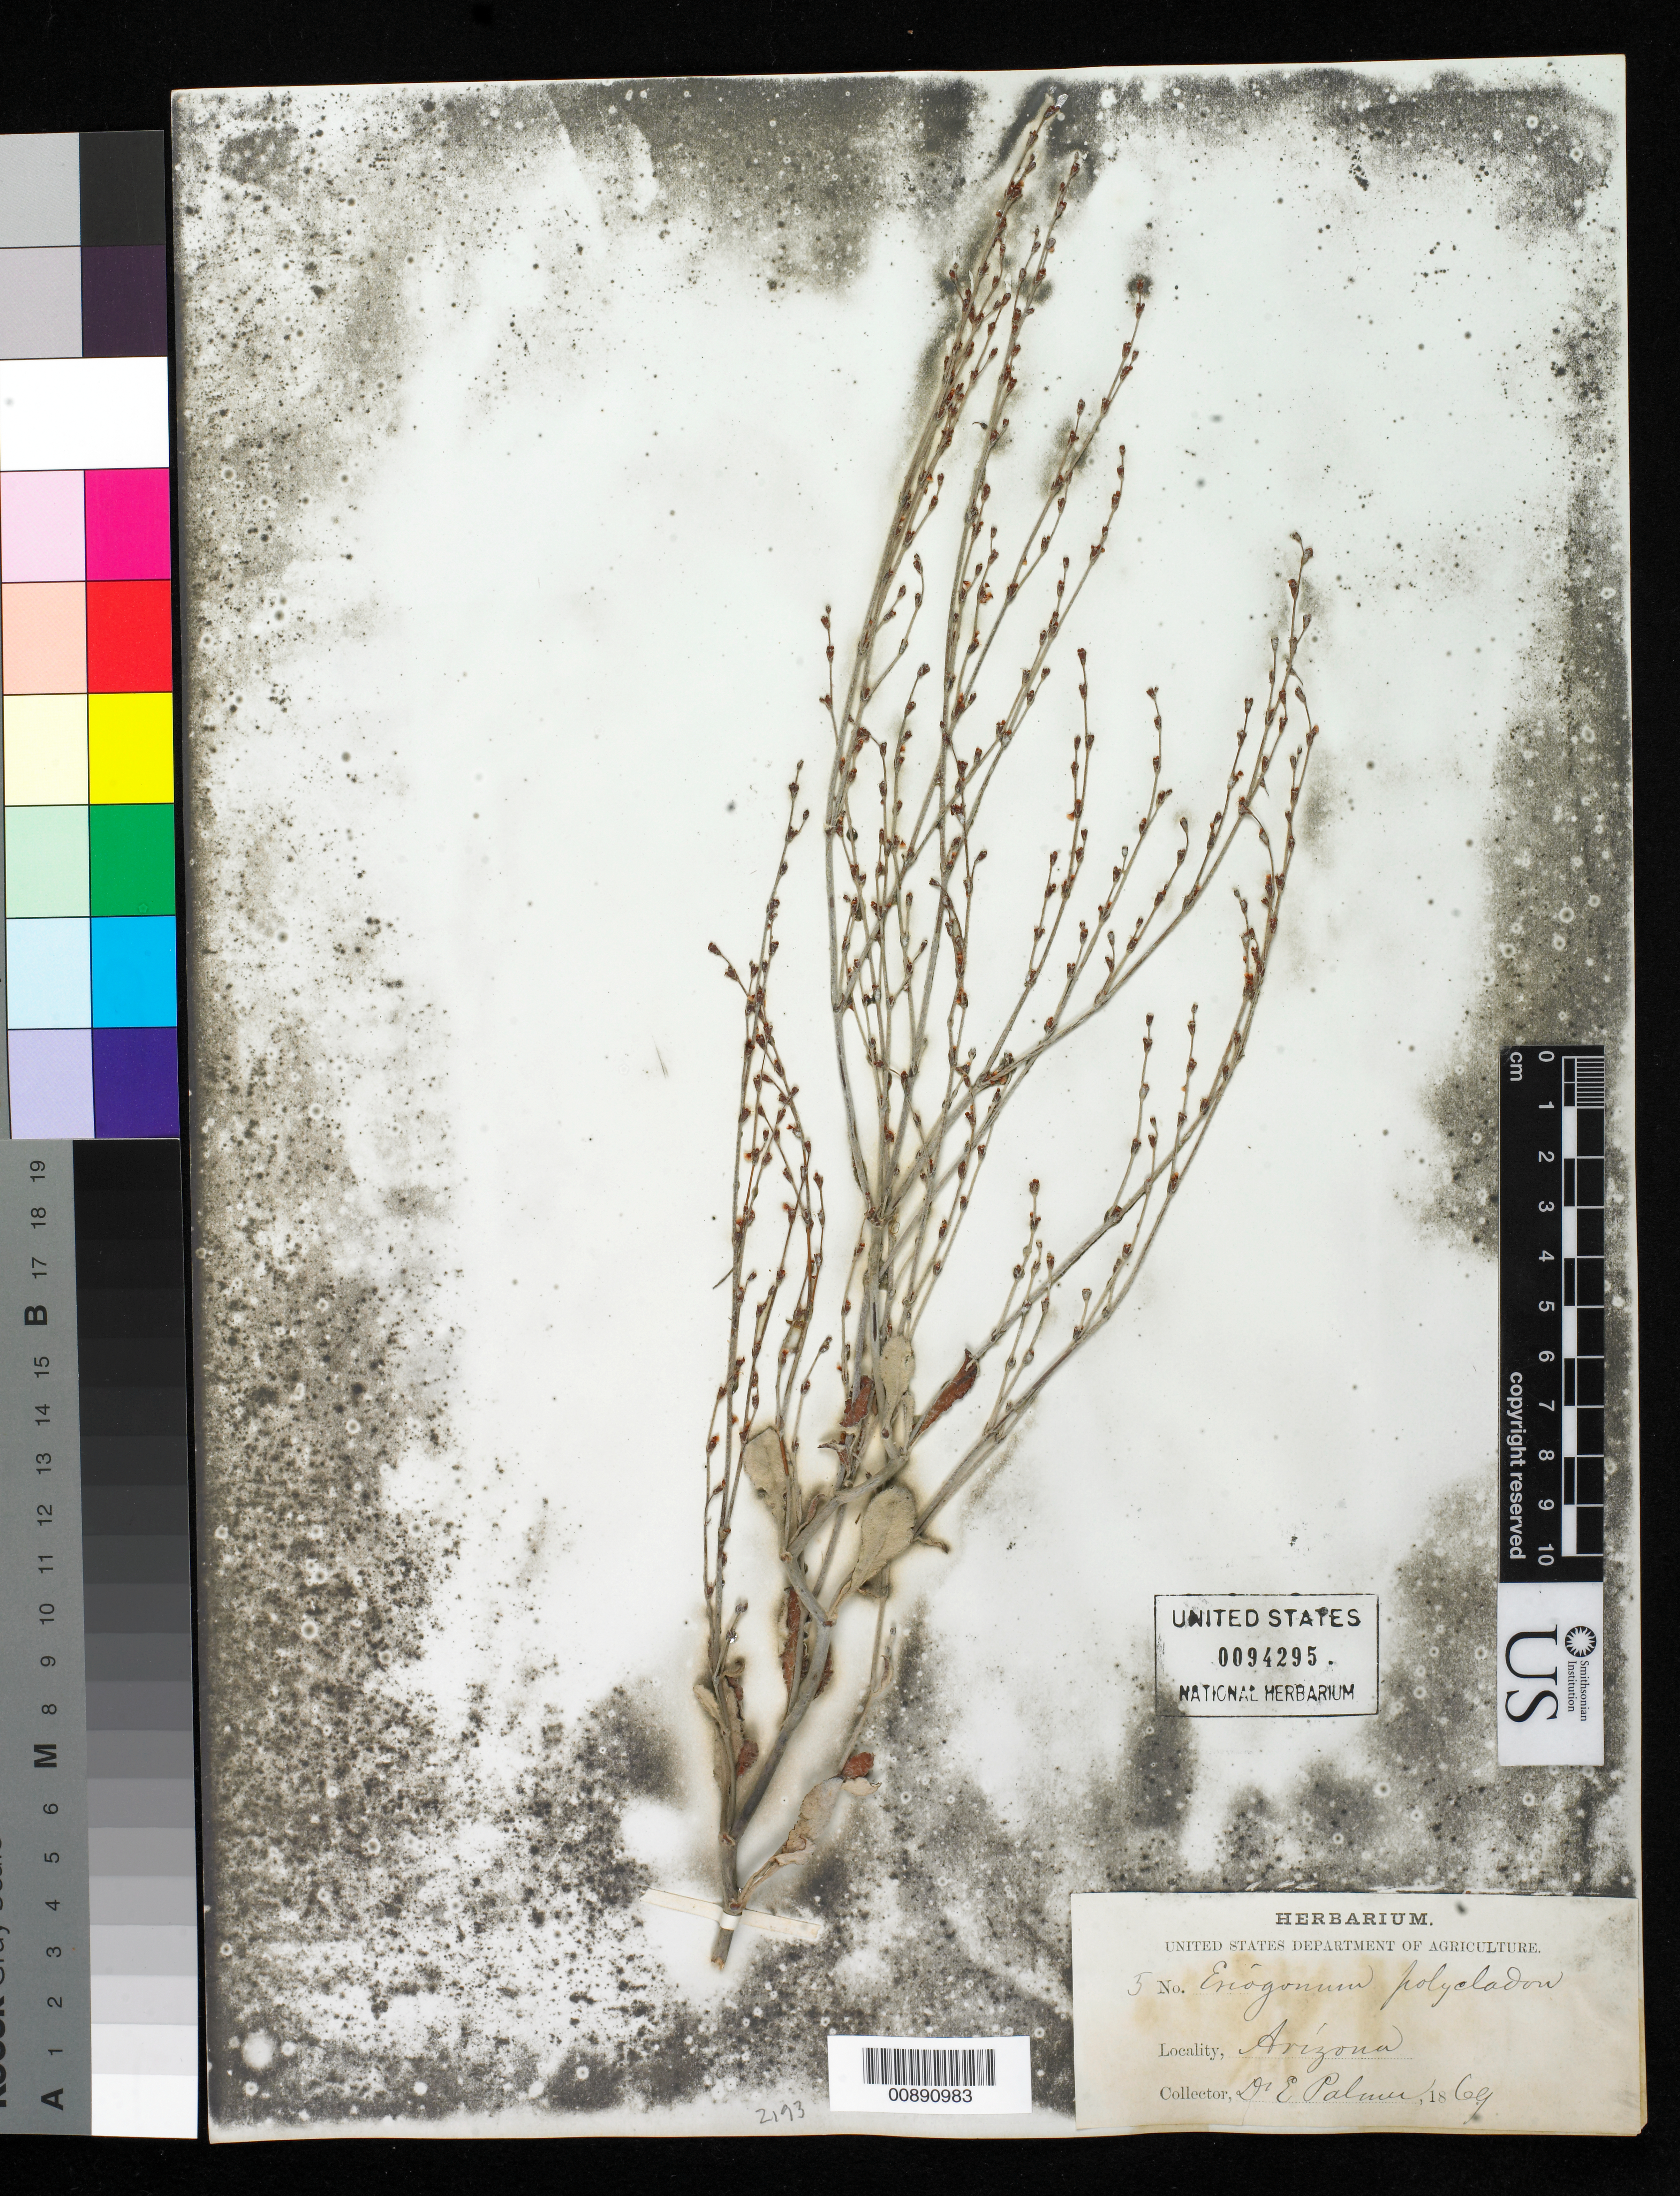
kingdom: Plantae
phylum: Tracheophyta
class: Magnoliopsida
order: Caryophyllales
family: Polygonaceae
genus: Eriogonum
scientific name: Eriogonum polycladon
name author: Benth.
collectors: E. Palmer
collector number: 5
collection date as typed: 1869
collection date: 1869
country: United States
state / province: Arizona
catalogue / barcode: US 94295